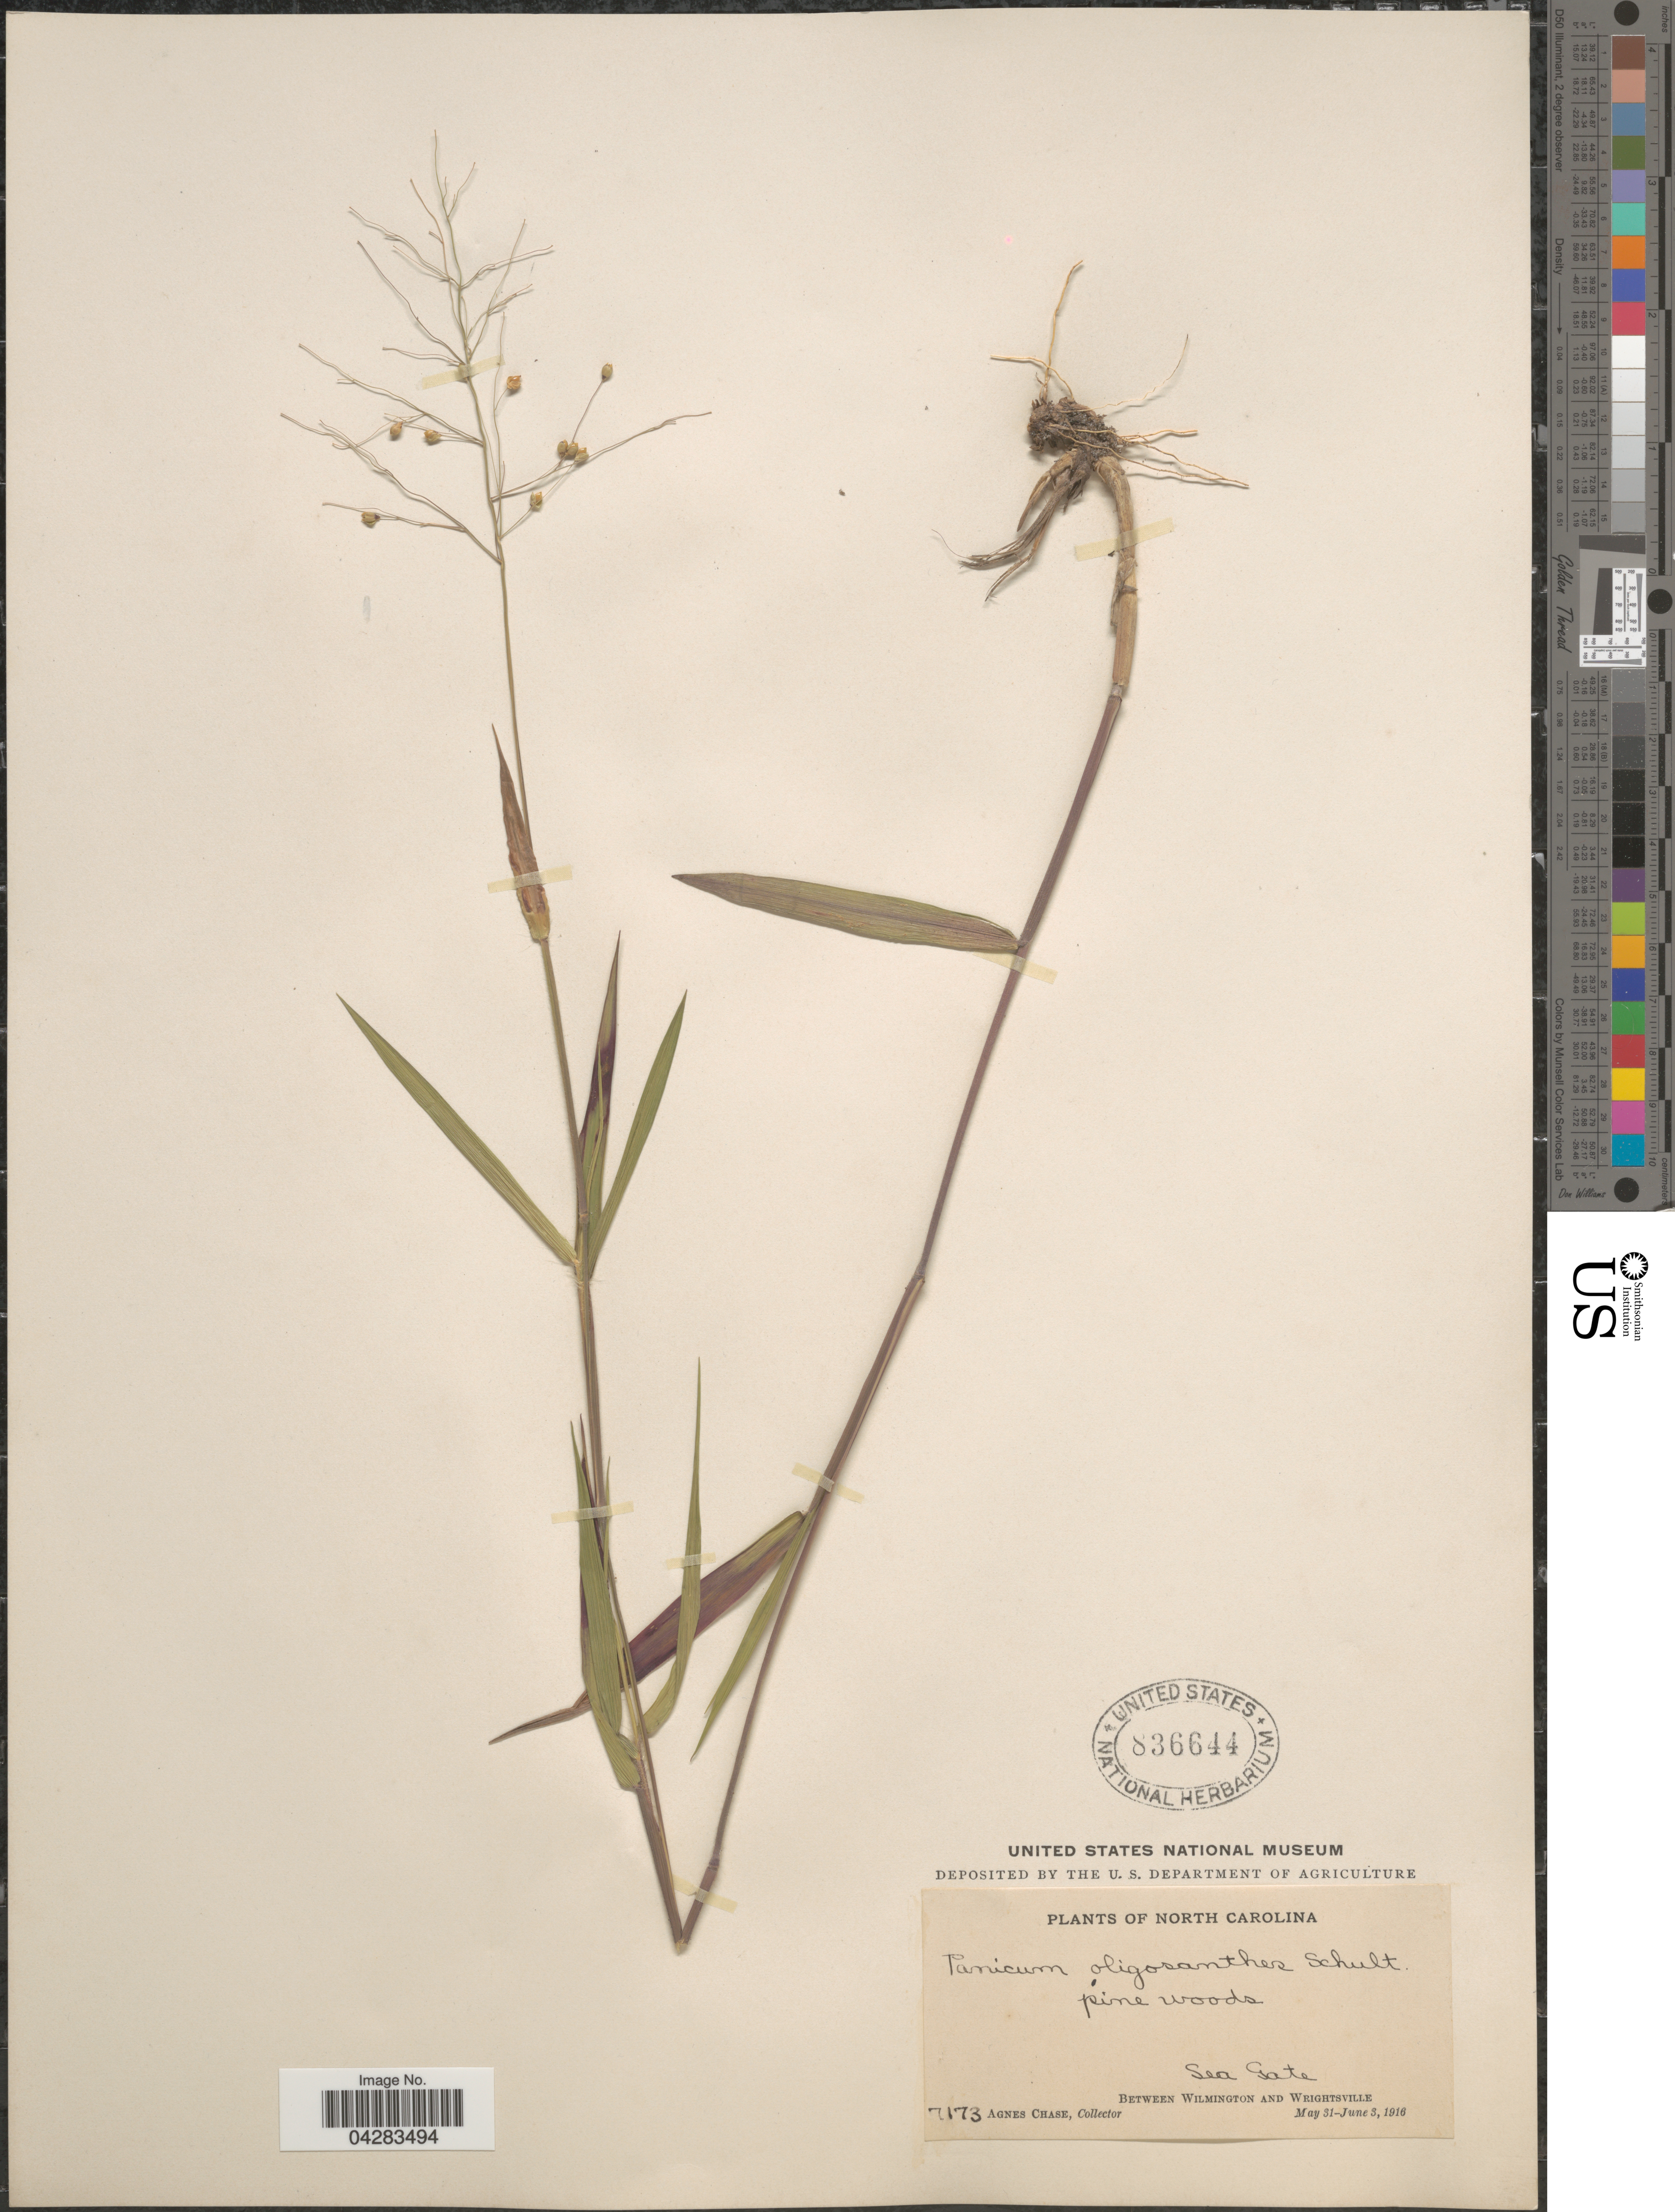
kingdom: Plantae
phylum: Tracheophyta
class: Liliopsida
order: Poales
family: Poaceae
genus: Dichanthelium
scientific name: Dichanthelium oligosanthes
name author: (Schult.) Gould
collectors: A. Chase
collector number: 7173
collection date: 1916-05-31/1916-06-03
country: United States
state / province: North Carolina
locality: Sea Gate. Between Wilmington and Wrightsville.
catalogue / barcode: US 836644